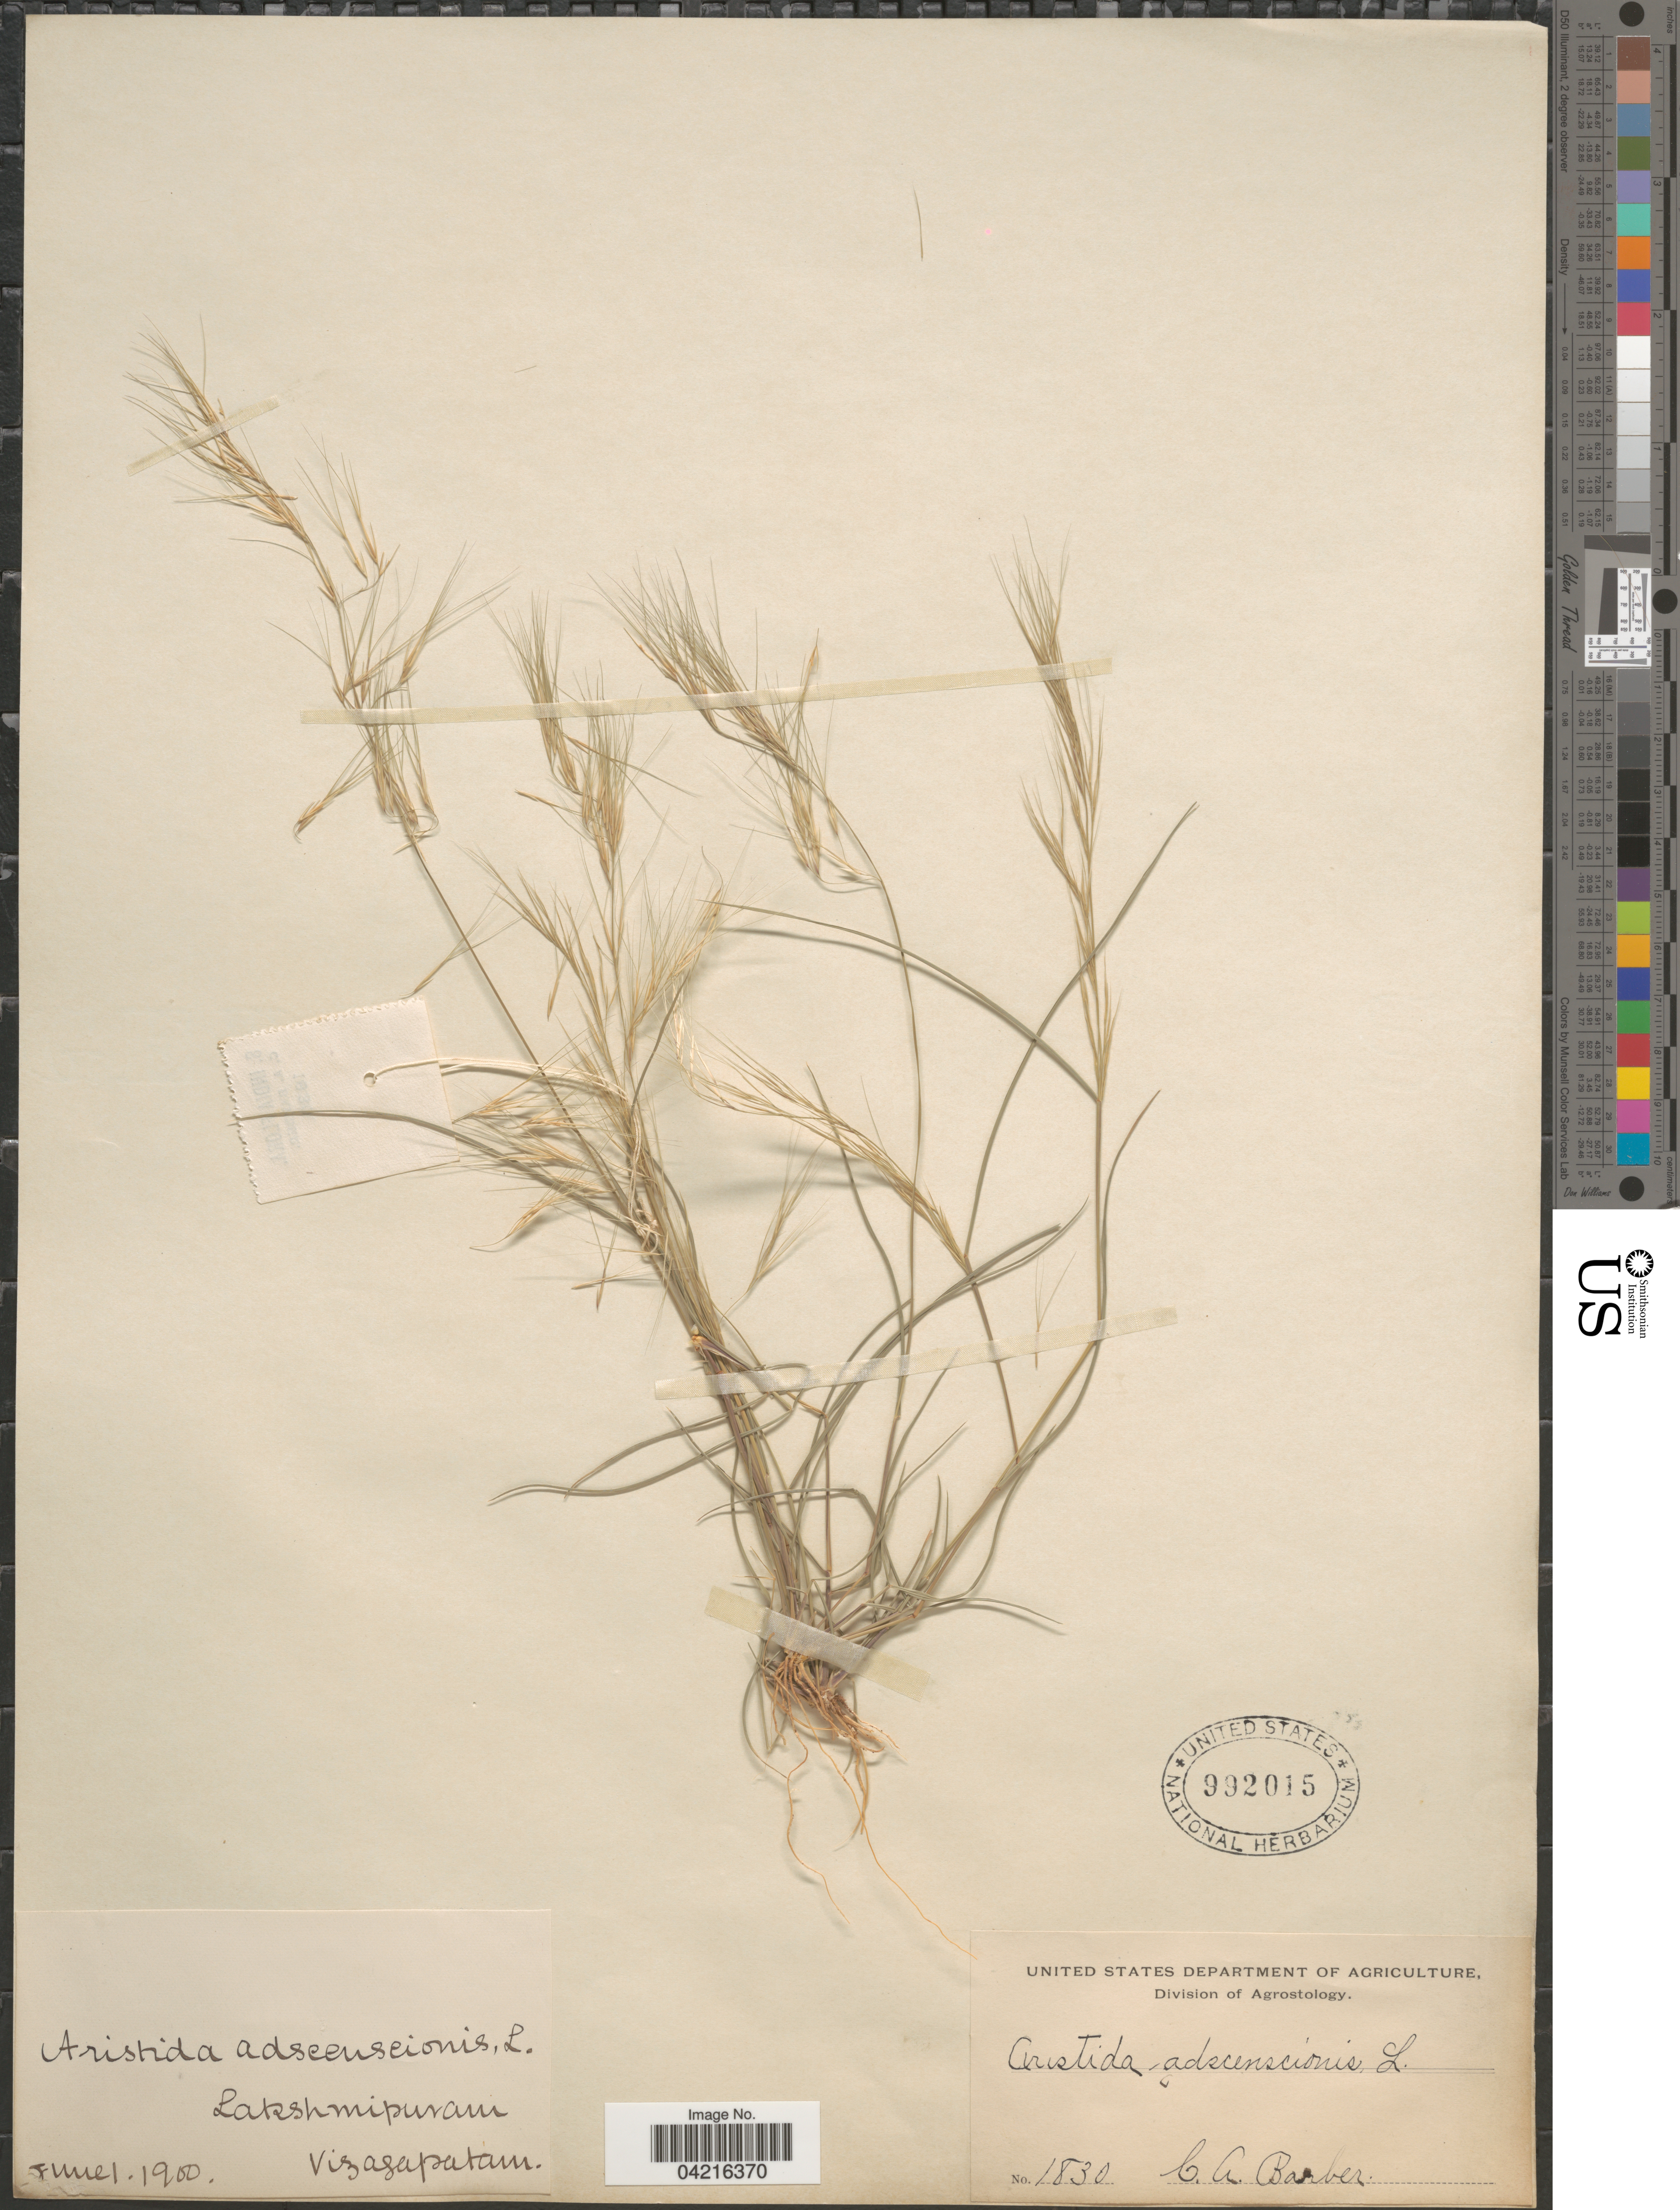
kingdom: Plantae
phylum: Tracheophyta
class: Liliopsida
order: Poales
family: Poaceae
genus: Aristida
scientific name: Aristida adscensionis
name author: L.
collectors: C. Barber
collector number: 1830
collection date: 1900-06-01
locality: Lakshmipuram Vizagapatam.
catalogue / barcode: US 992015